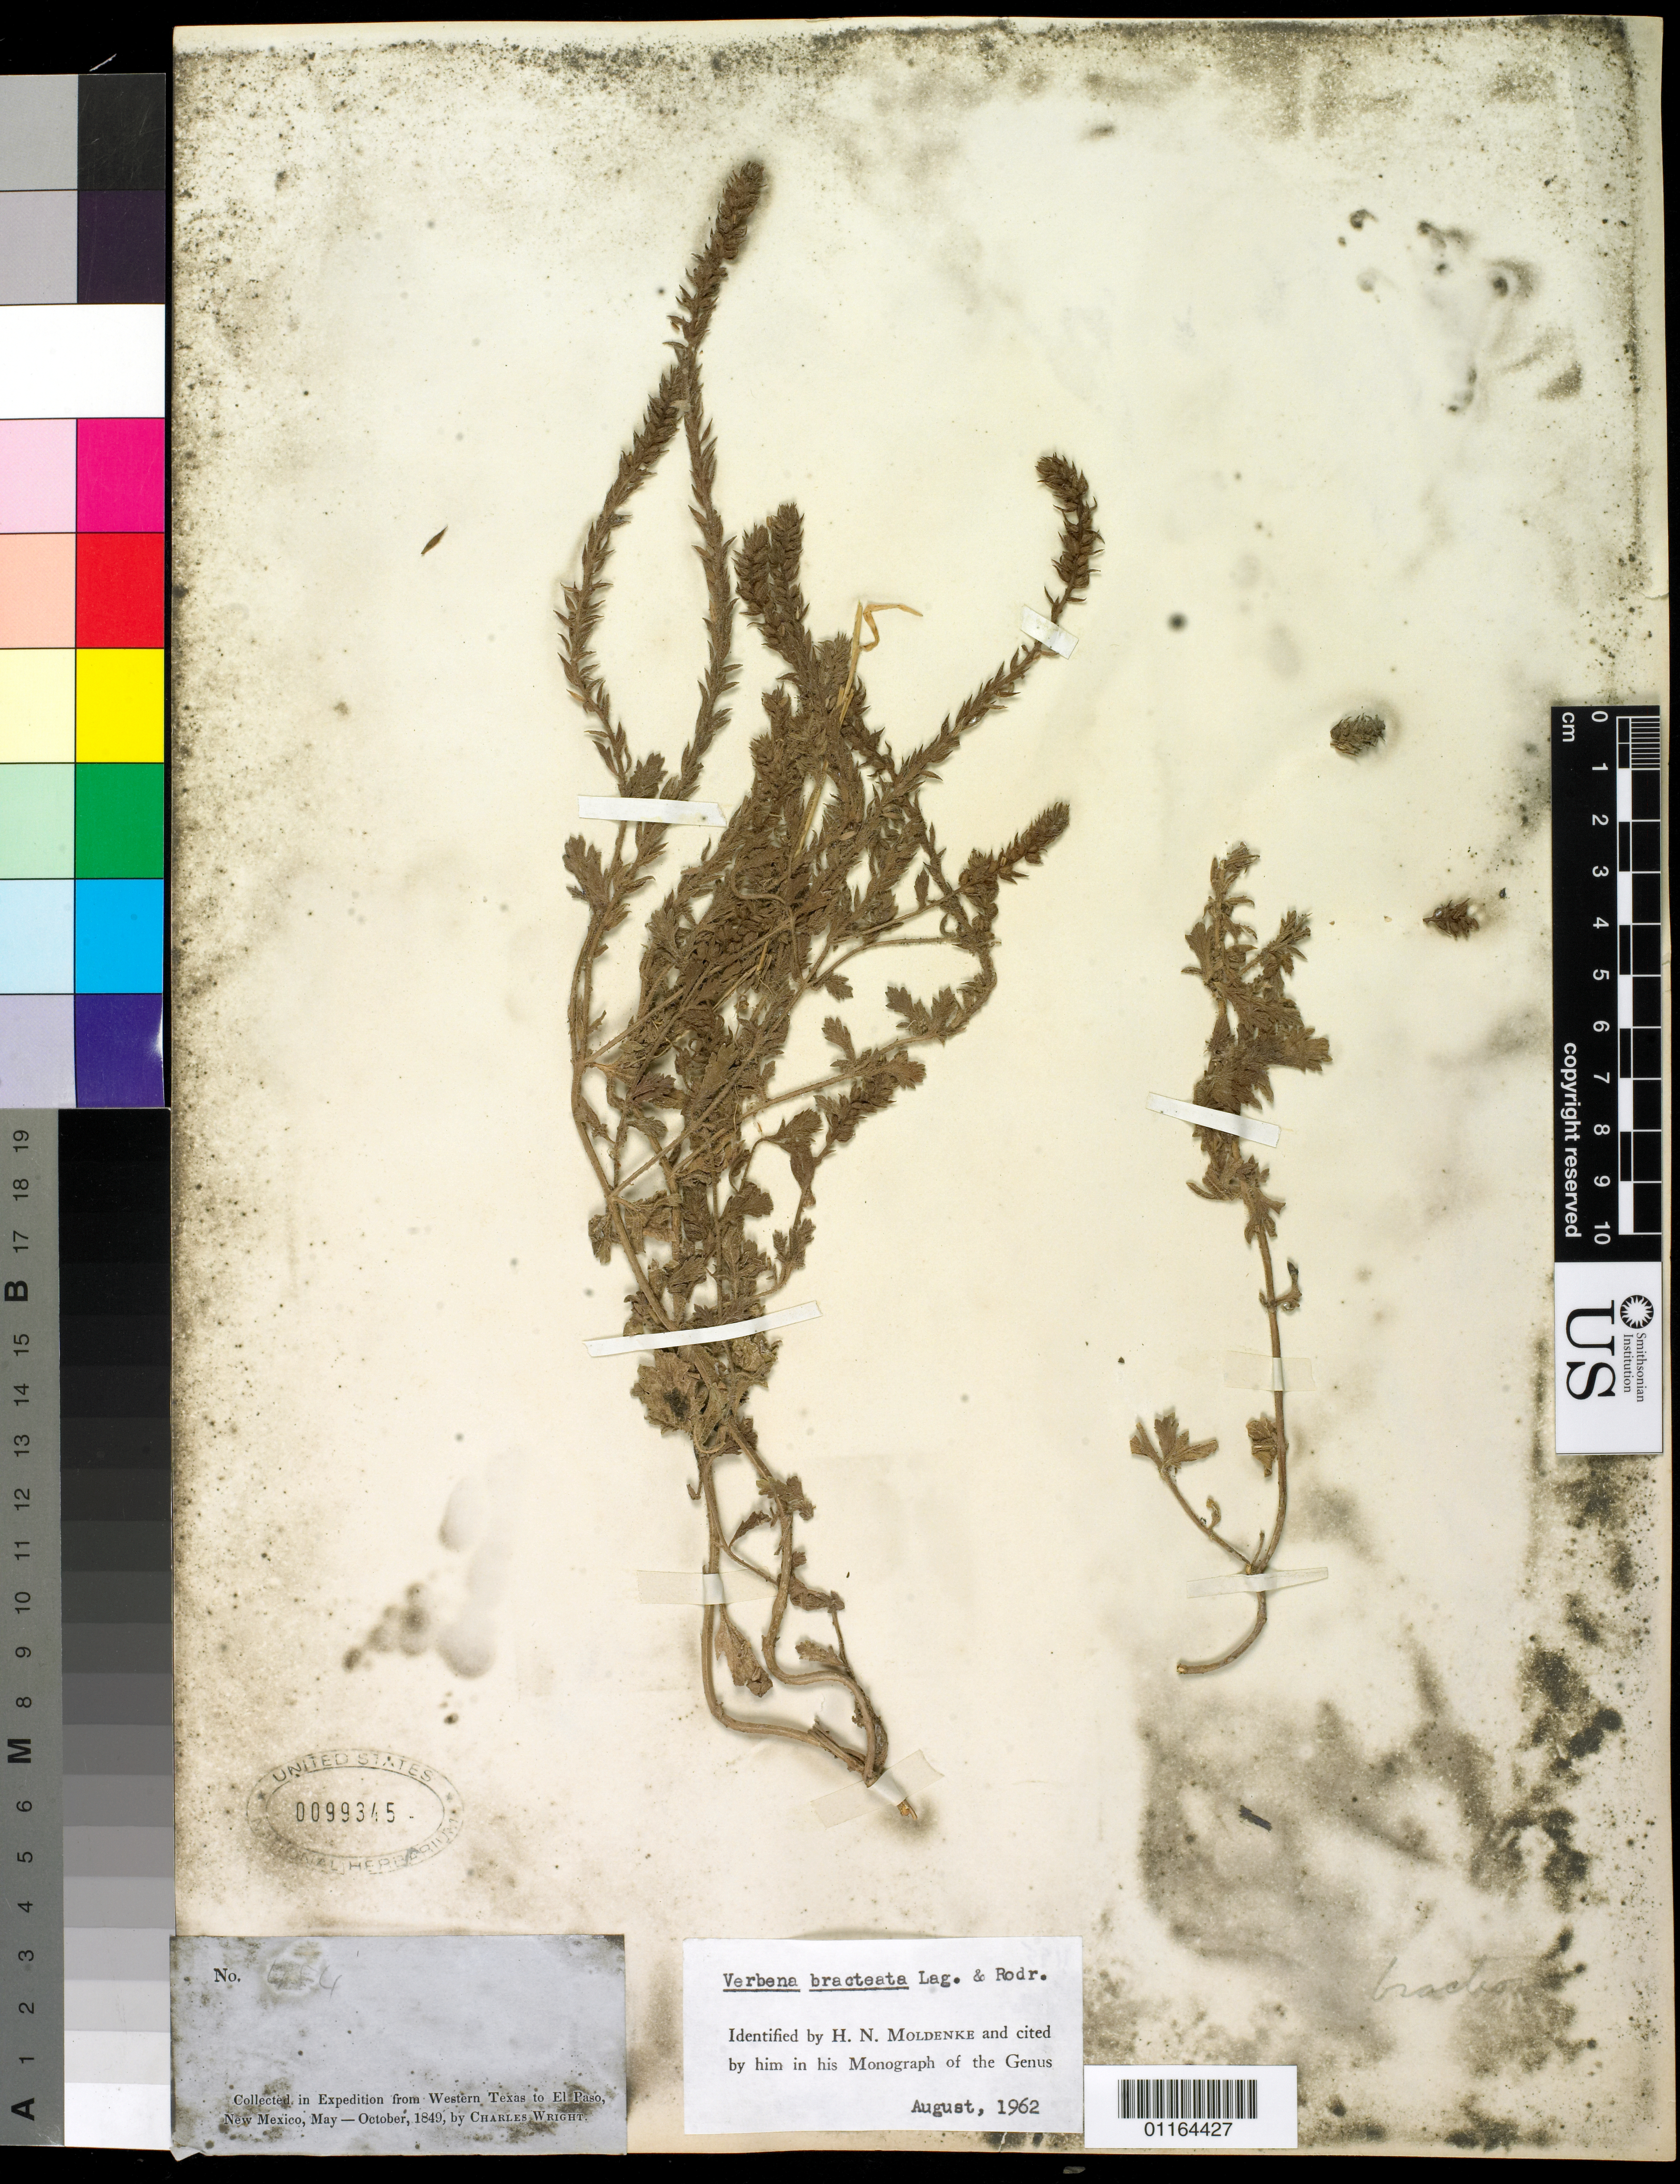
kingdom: Plantae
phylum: Tracheophyta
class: Magnoliopsida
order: Lamiales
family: Verbenaceae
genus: Verbena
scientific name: Verbena bracteata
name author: Cav. ex Lag. & Rodr.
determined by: Moldenke, H. N.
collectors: C. Wright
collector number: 454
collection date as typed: May 1849 to -- Oct 1849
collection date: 1849-05/1849-10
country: United States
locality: From Western Texas to El Paso, New Mexico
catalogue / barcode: US 99345